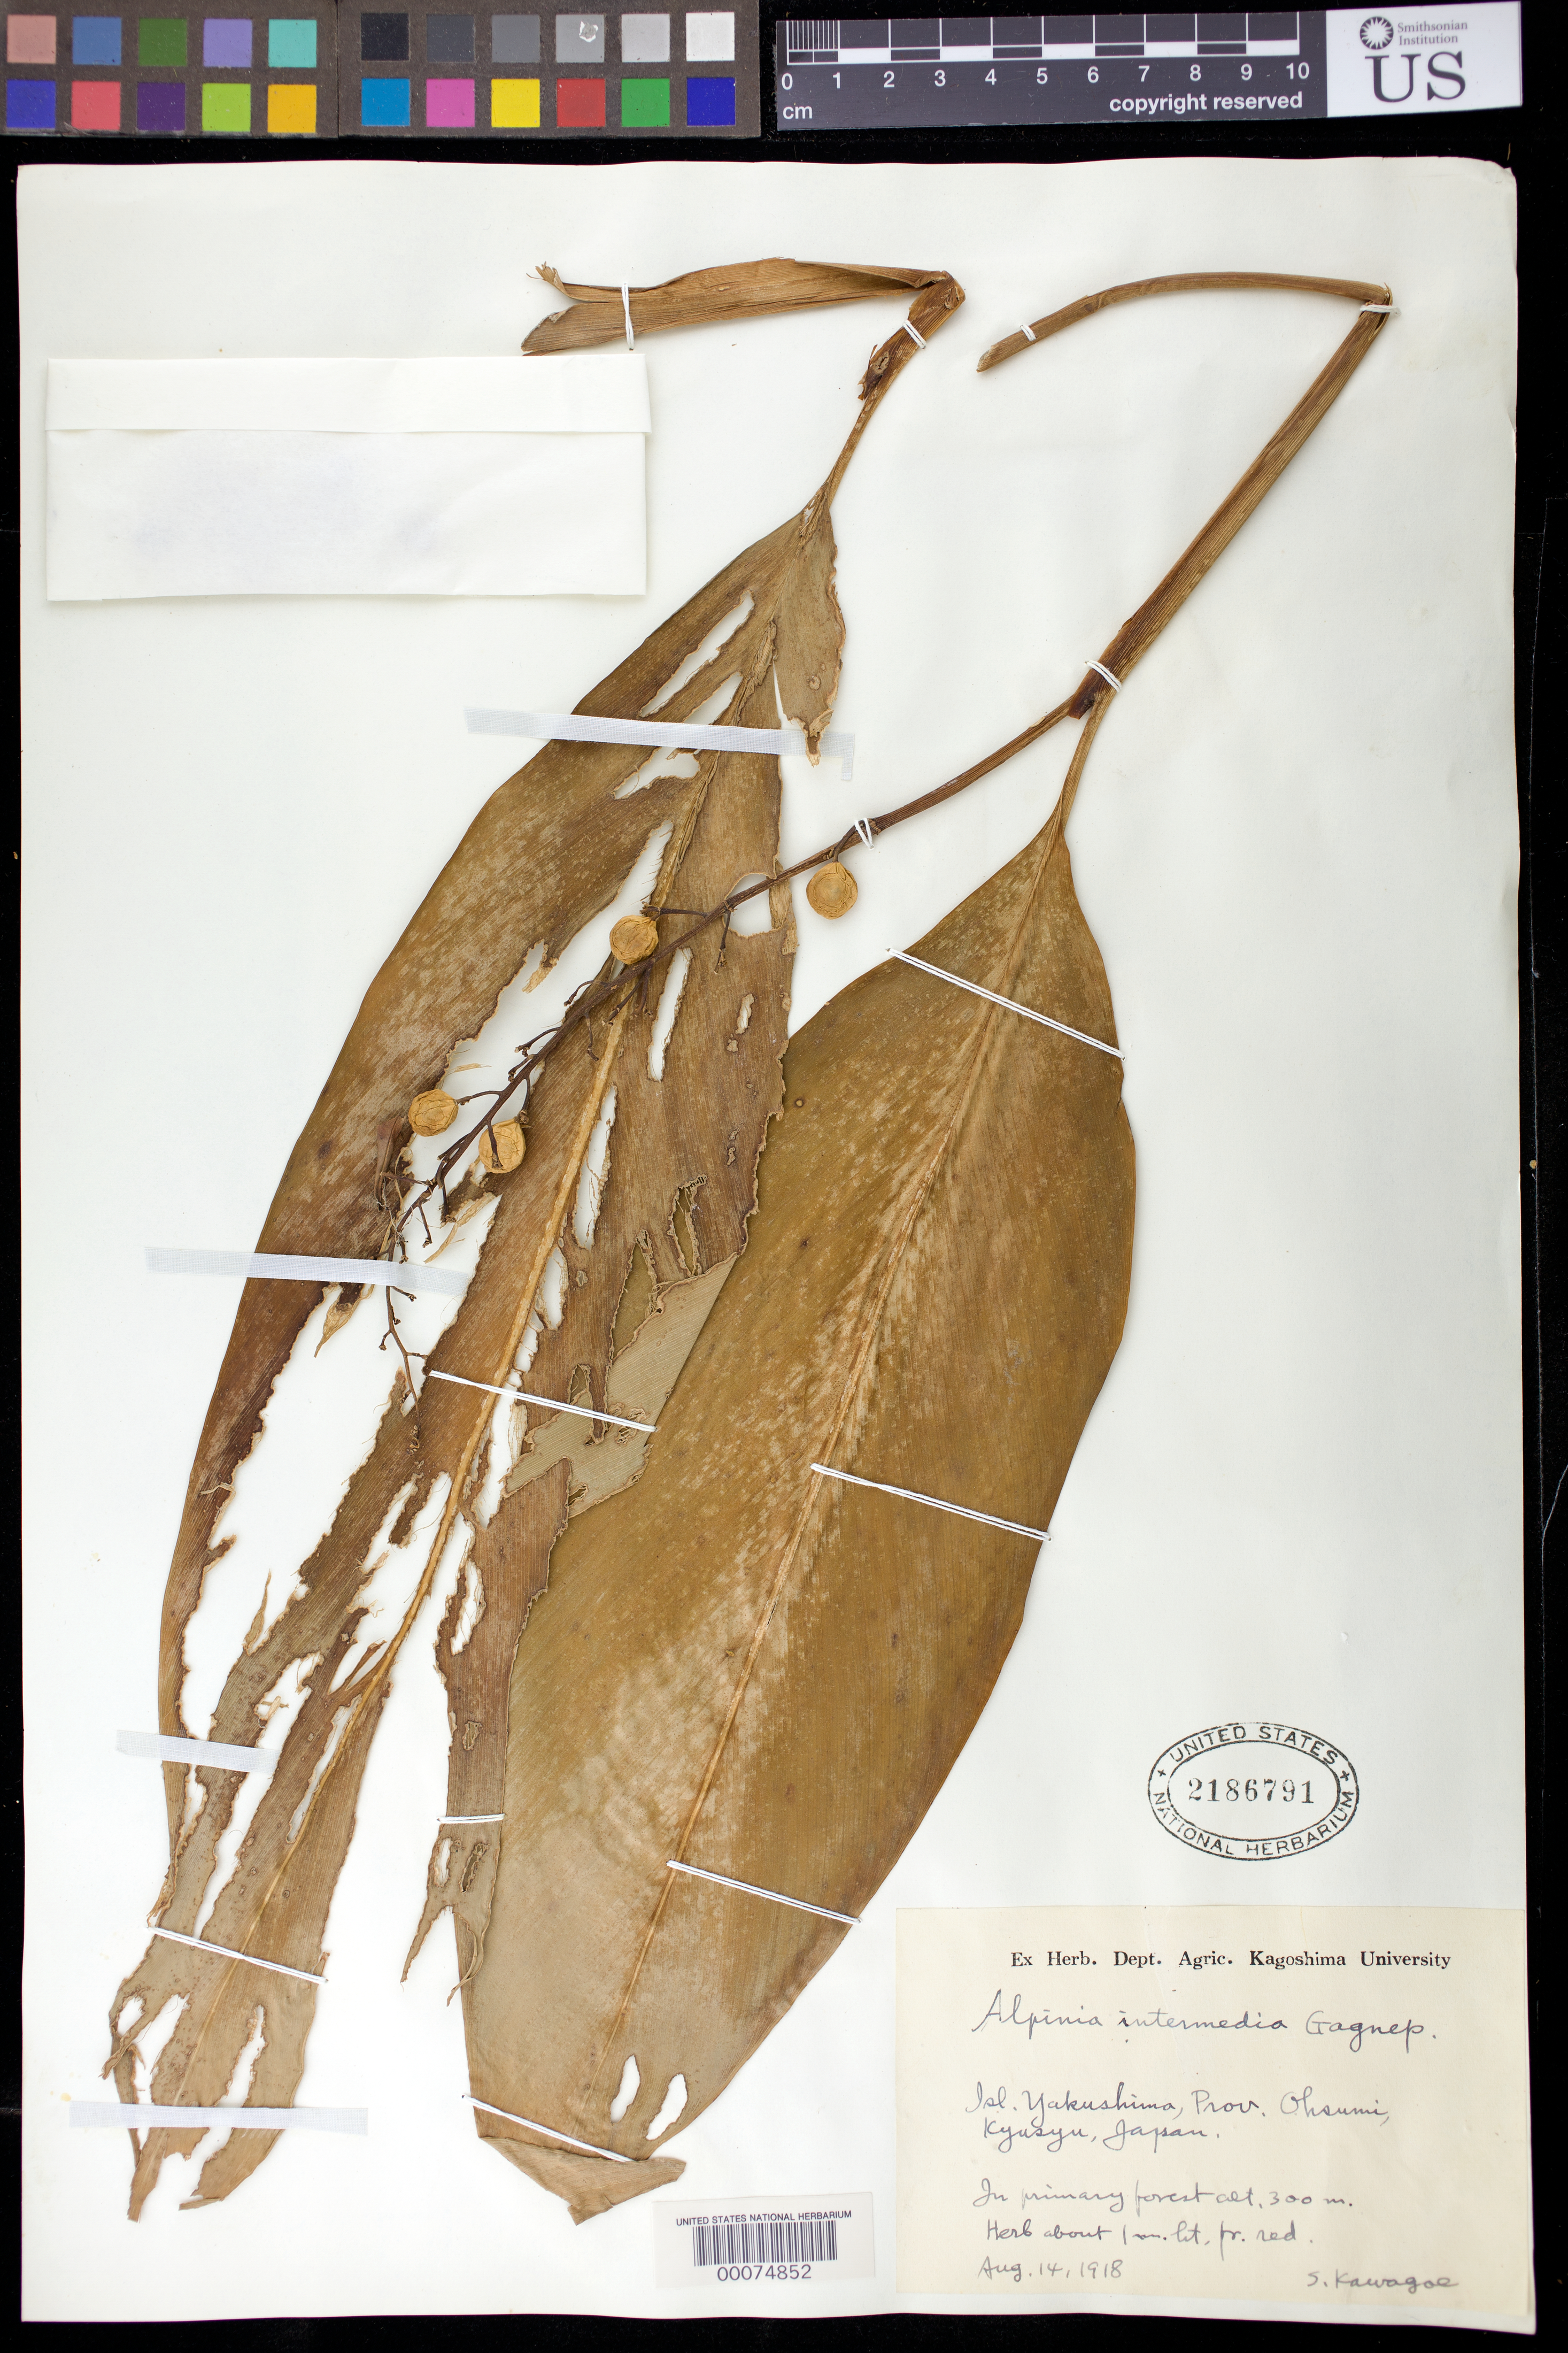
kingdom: Plantae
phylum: Tracheophyta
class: Liliopsida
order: Zingiberales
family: Zingiberaceae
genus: Alpinia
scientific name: Alpinia intermedia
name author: Gagnep.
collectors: S. Kawagoe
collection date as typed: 14 Aug 1918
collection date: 1918-08-14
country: Japan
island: Kyushu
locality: Yakushima i., prov. ohsumi, primary forest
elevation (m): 300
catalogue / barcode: US 2186791